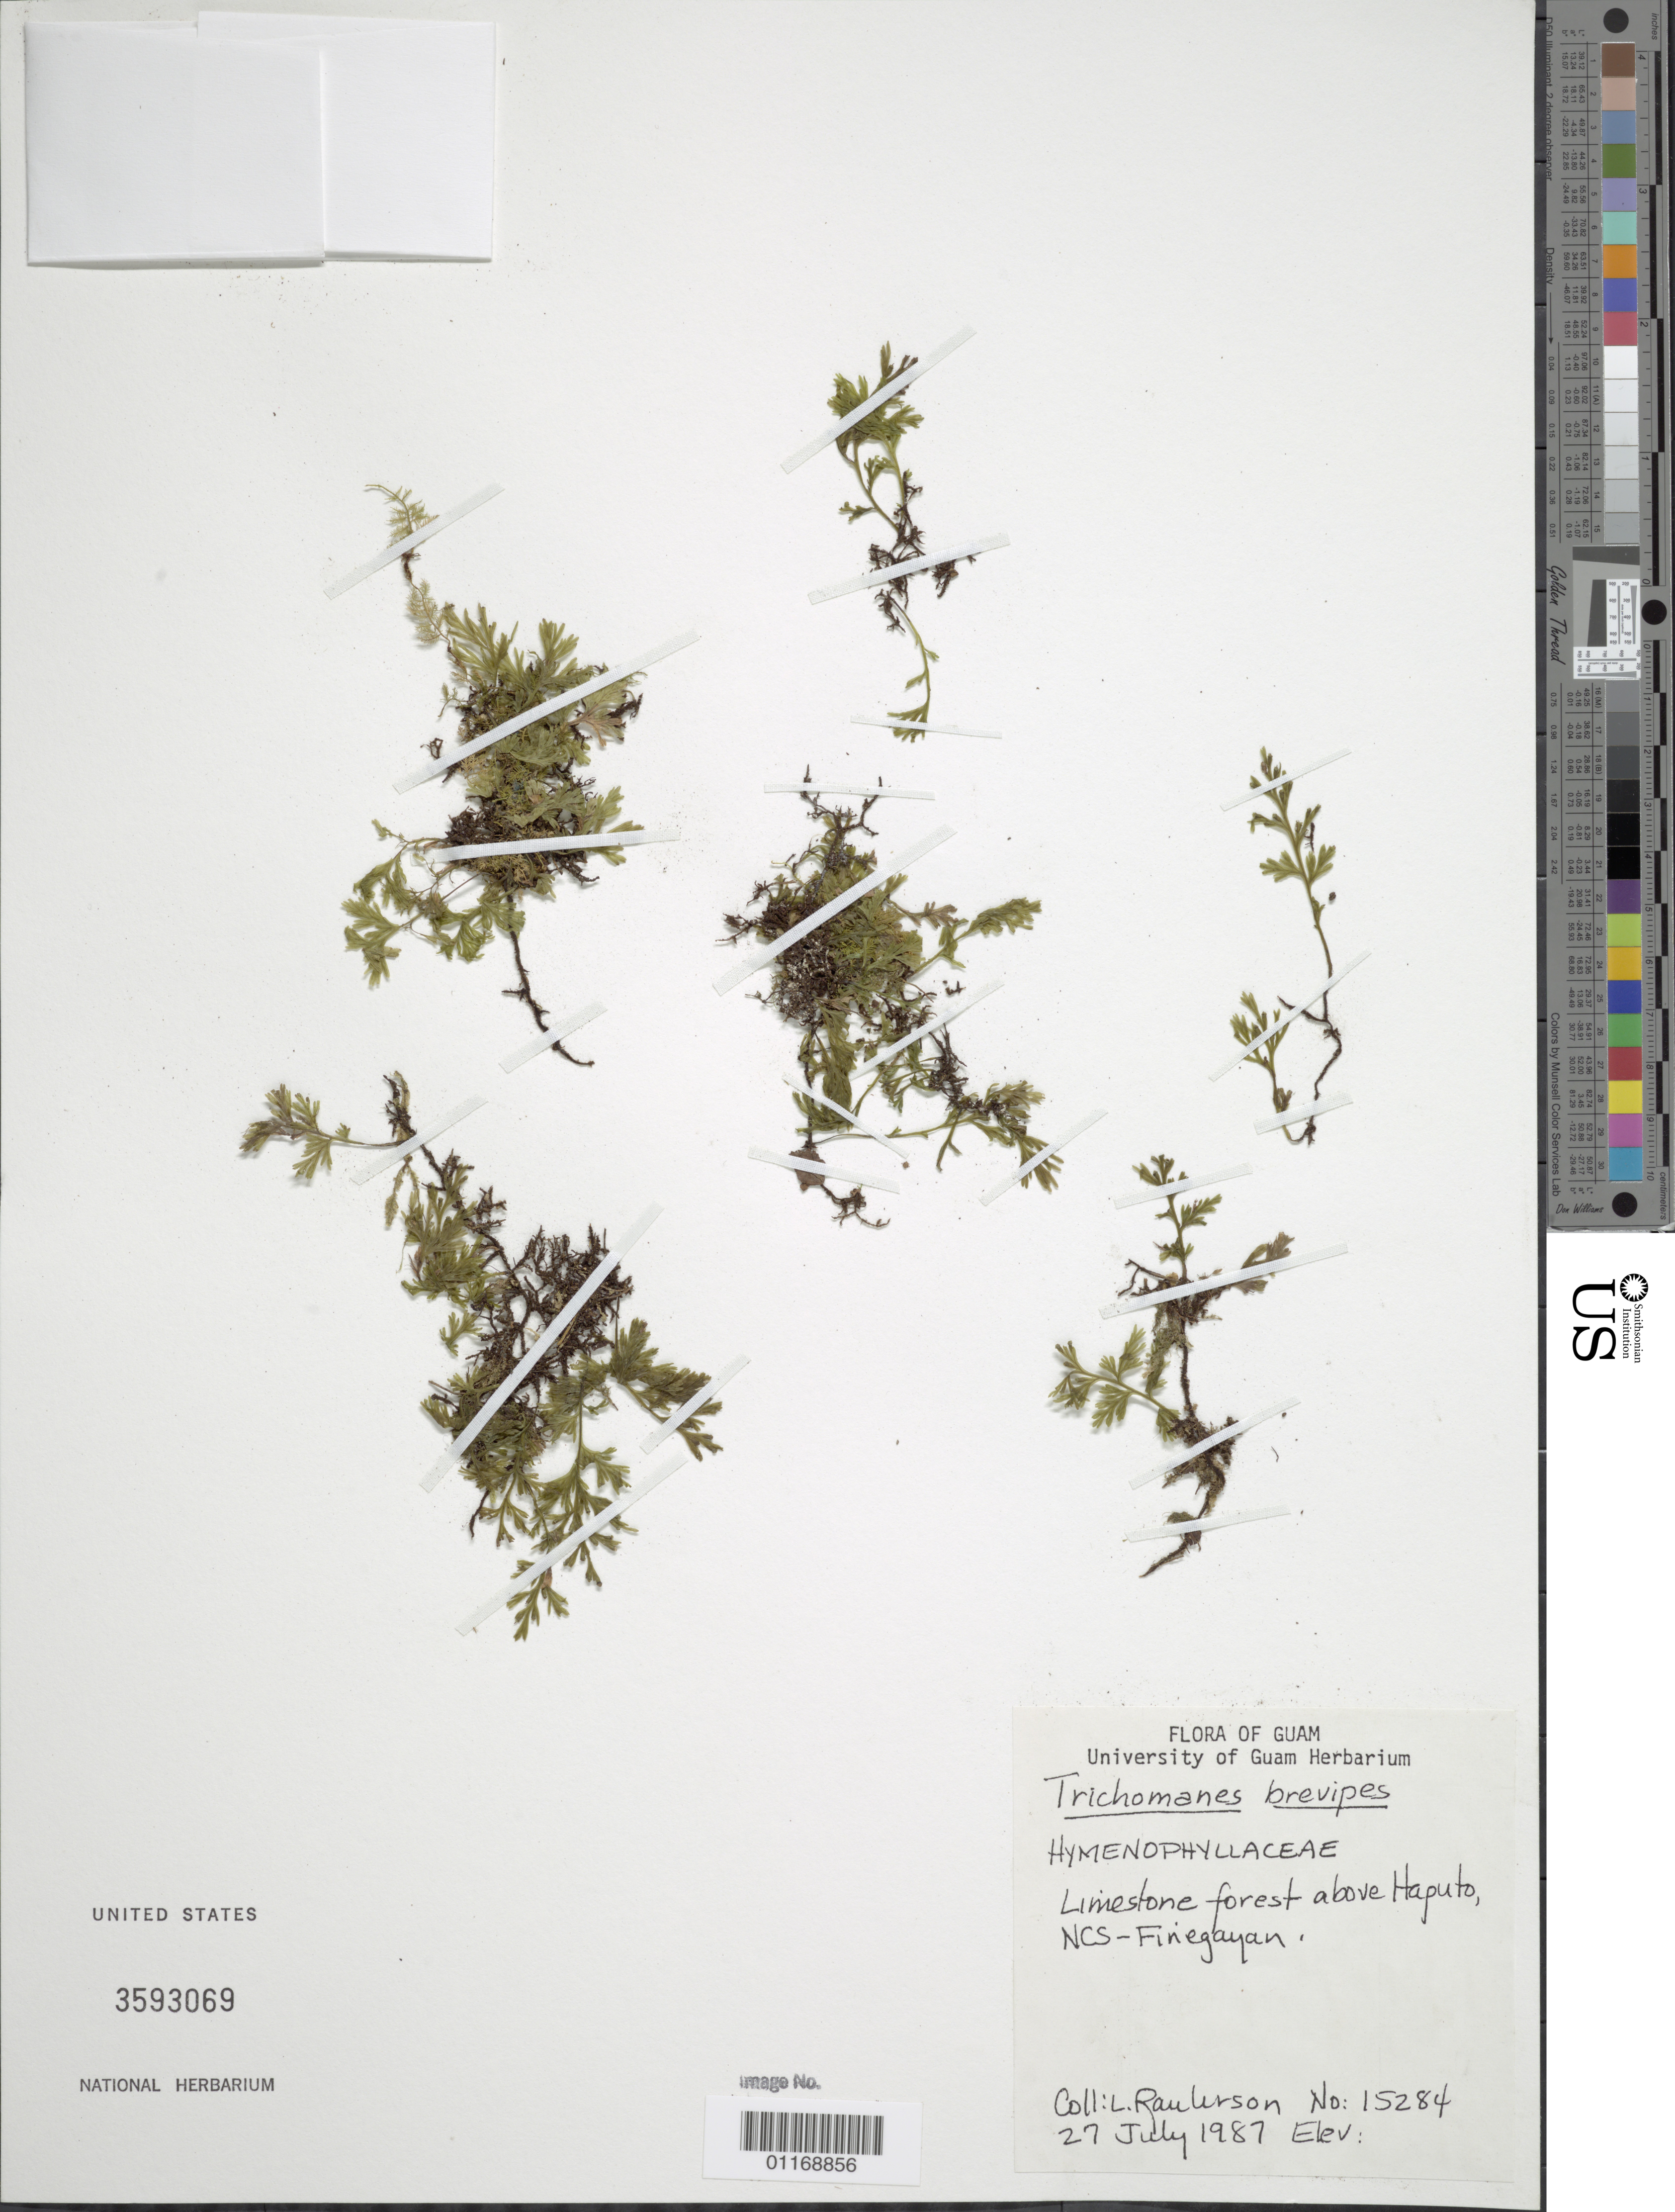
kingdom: Plantae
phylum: Tracheophyta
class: Polypodiopsida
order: Hymenophyllales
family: Hymenophyllaceae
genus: Didymoglossum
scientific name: Didymoglossum brevipes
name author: C. Presl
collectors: L. Raulerson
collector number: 15284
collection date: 1987-07-27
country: Guam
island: Guam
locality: Above Haputo, NCS-Finegayan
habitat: Limestone forest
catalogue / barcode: US 3593069